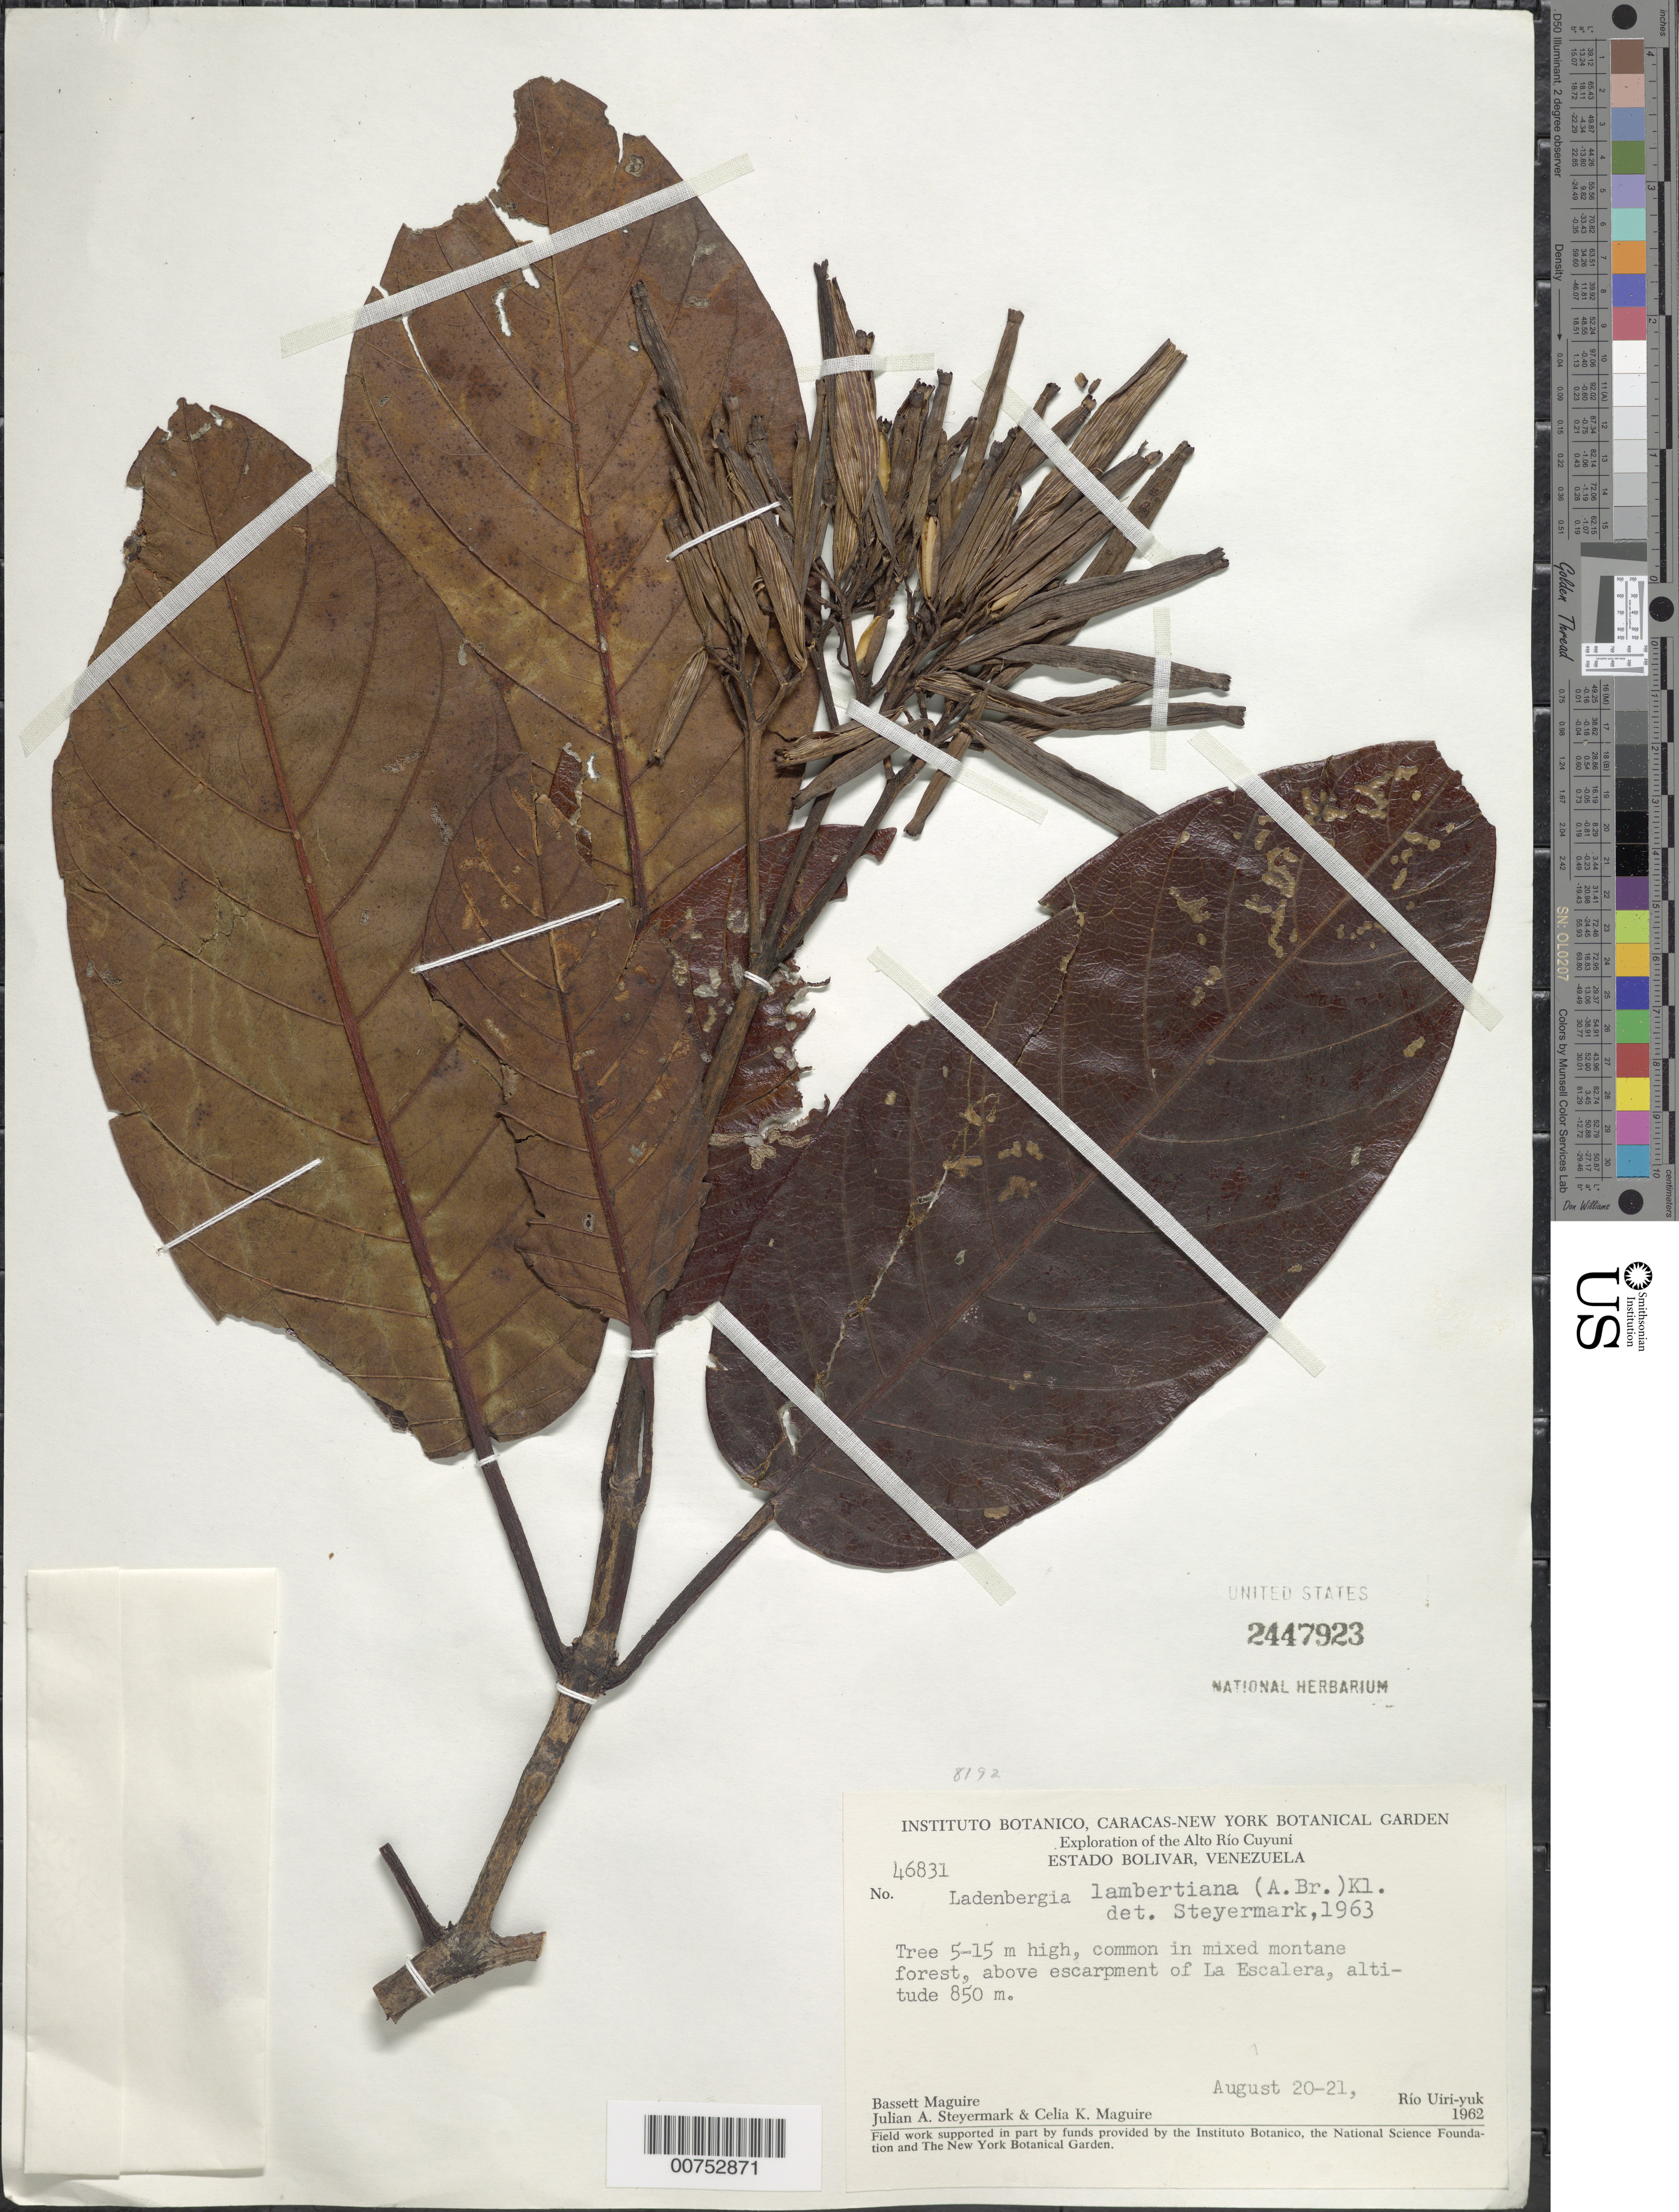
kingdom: Plantae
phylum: Tracheophyta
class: Magnoliopsida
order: Gentianales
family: Rubiaceae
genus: Ladenbergia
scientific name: Ladenbergia lambertiana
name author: (A. Braun ex Mart.) Klotzsch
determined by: Steyermark, Julian A., (VEN)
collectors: B. Maguire, C. K. Maguire & J. Steyermark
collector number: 46831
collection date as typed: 20-Aug-62 to 21-Aug-62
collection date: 1962-08-20/1962-08-21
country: Venezuela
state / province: Bolívar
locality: Alto Río Cuyuni, Río Uiri-yuk, above escarpment of La Escalera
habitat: Mixed montane forest, above escarpment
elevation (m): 850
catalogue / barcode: US 2447923